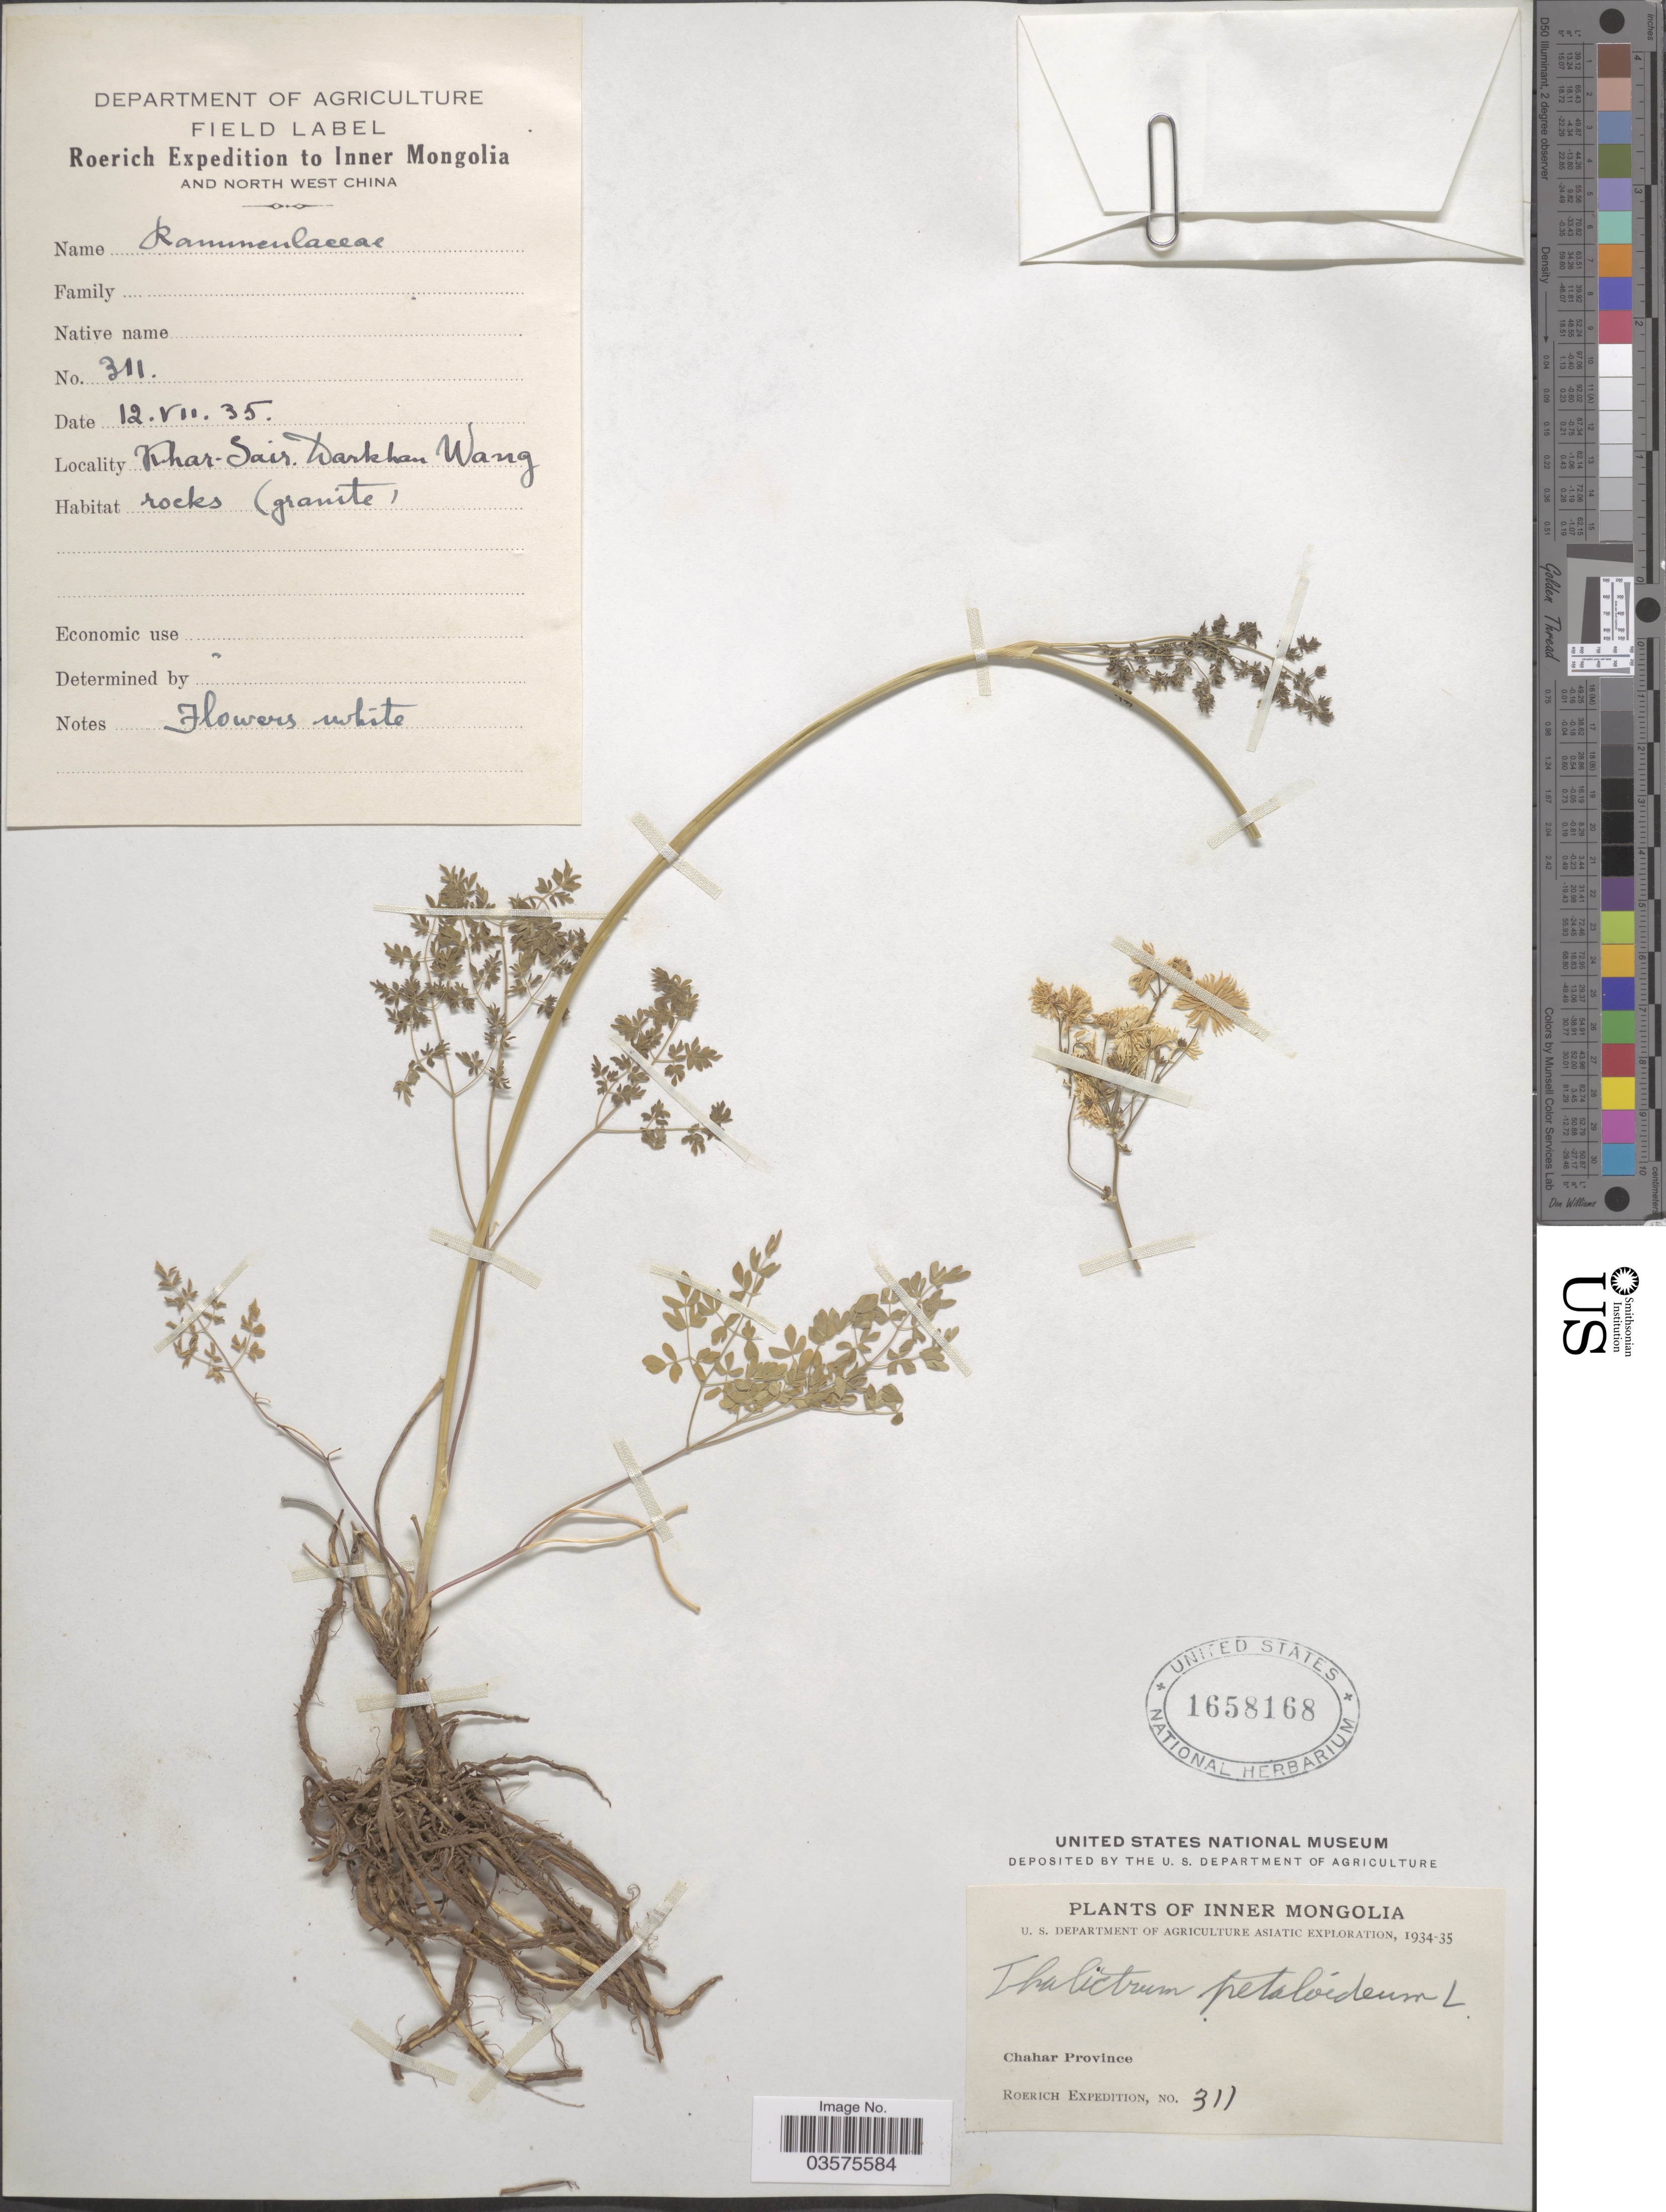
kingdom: Plantae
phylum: Tracheophyta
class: Magnoliopsida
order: Ranunculales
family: Ranunculaceae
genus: Thalictrum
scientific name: Thalictrum petaloideum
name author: L.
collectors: Roerich Expedition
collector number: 311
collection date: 1935-07-12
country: China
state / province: Nei Monggol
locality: Inner Mongolia and North West China. Khar-Sair. Darkhan Wang. Chahar Province.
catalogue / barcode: US 1658168